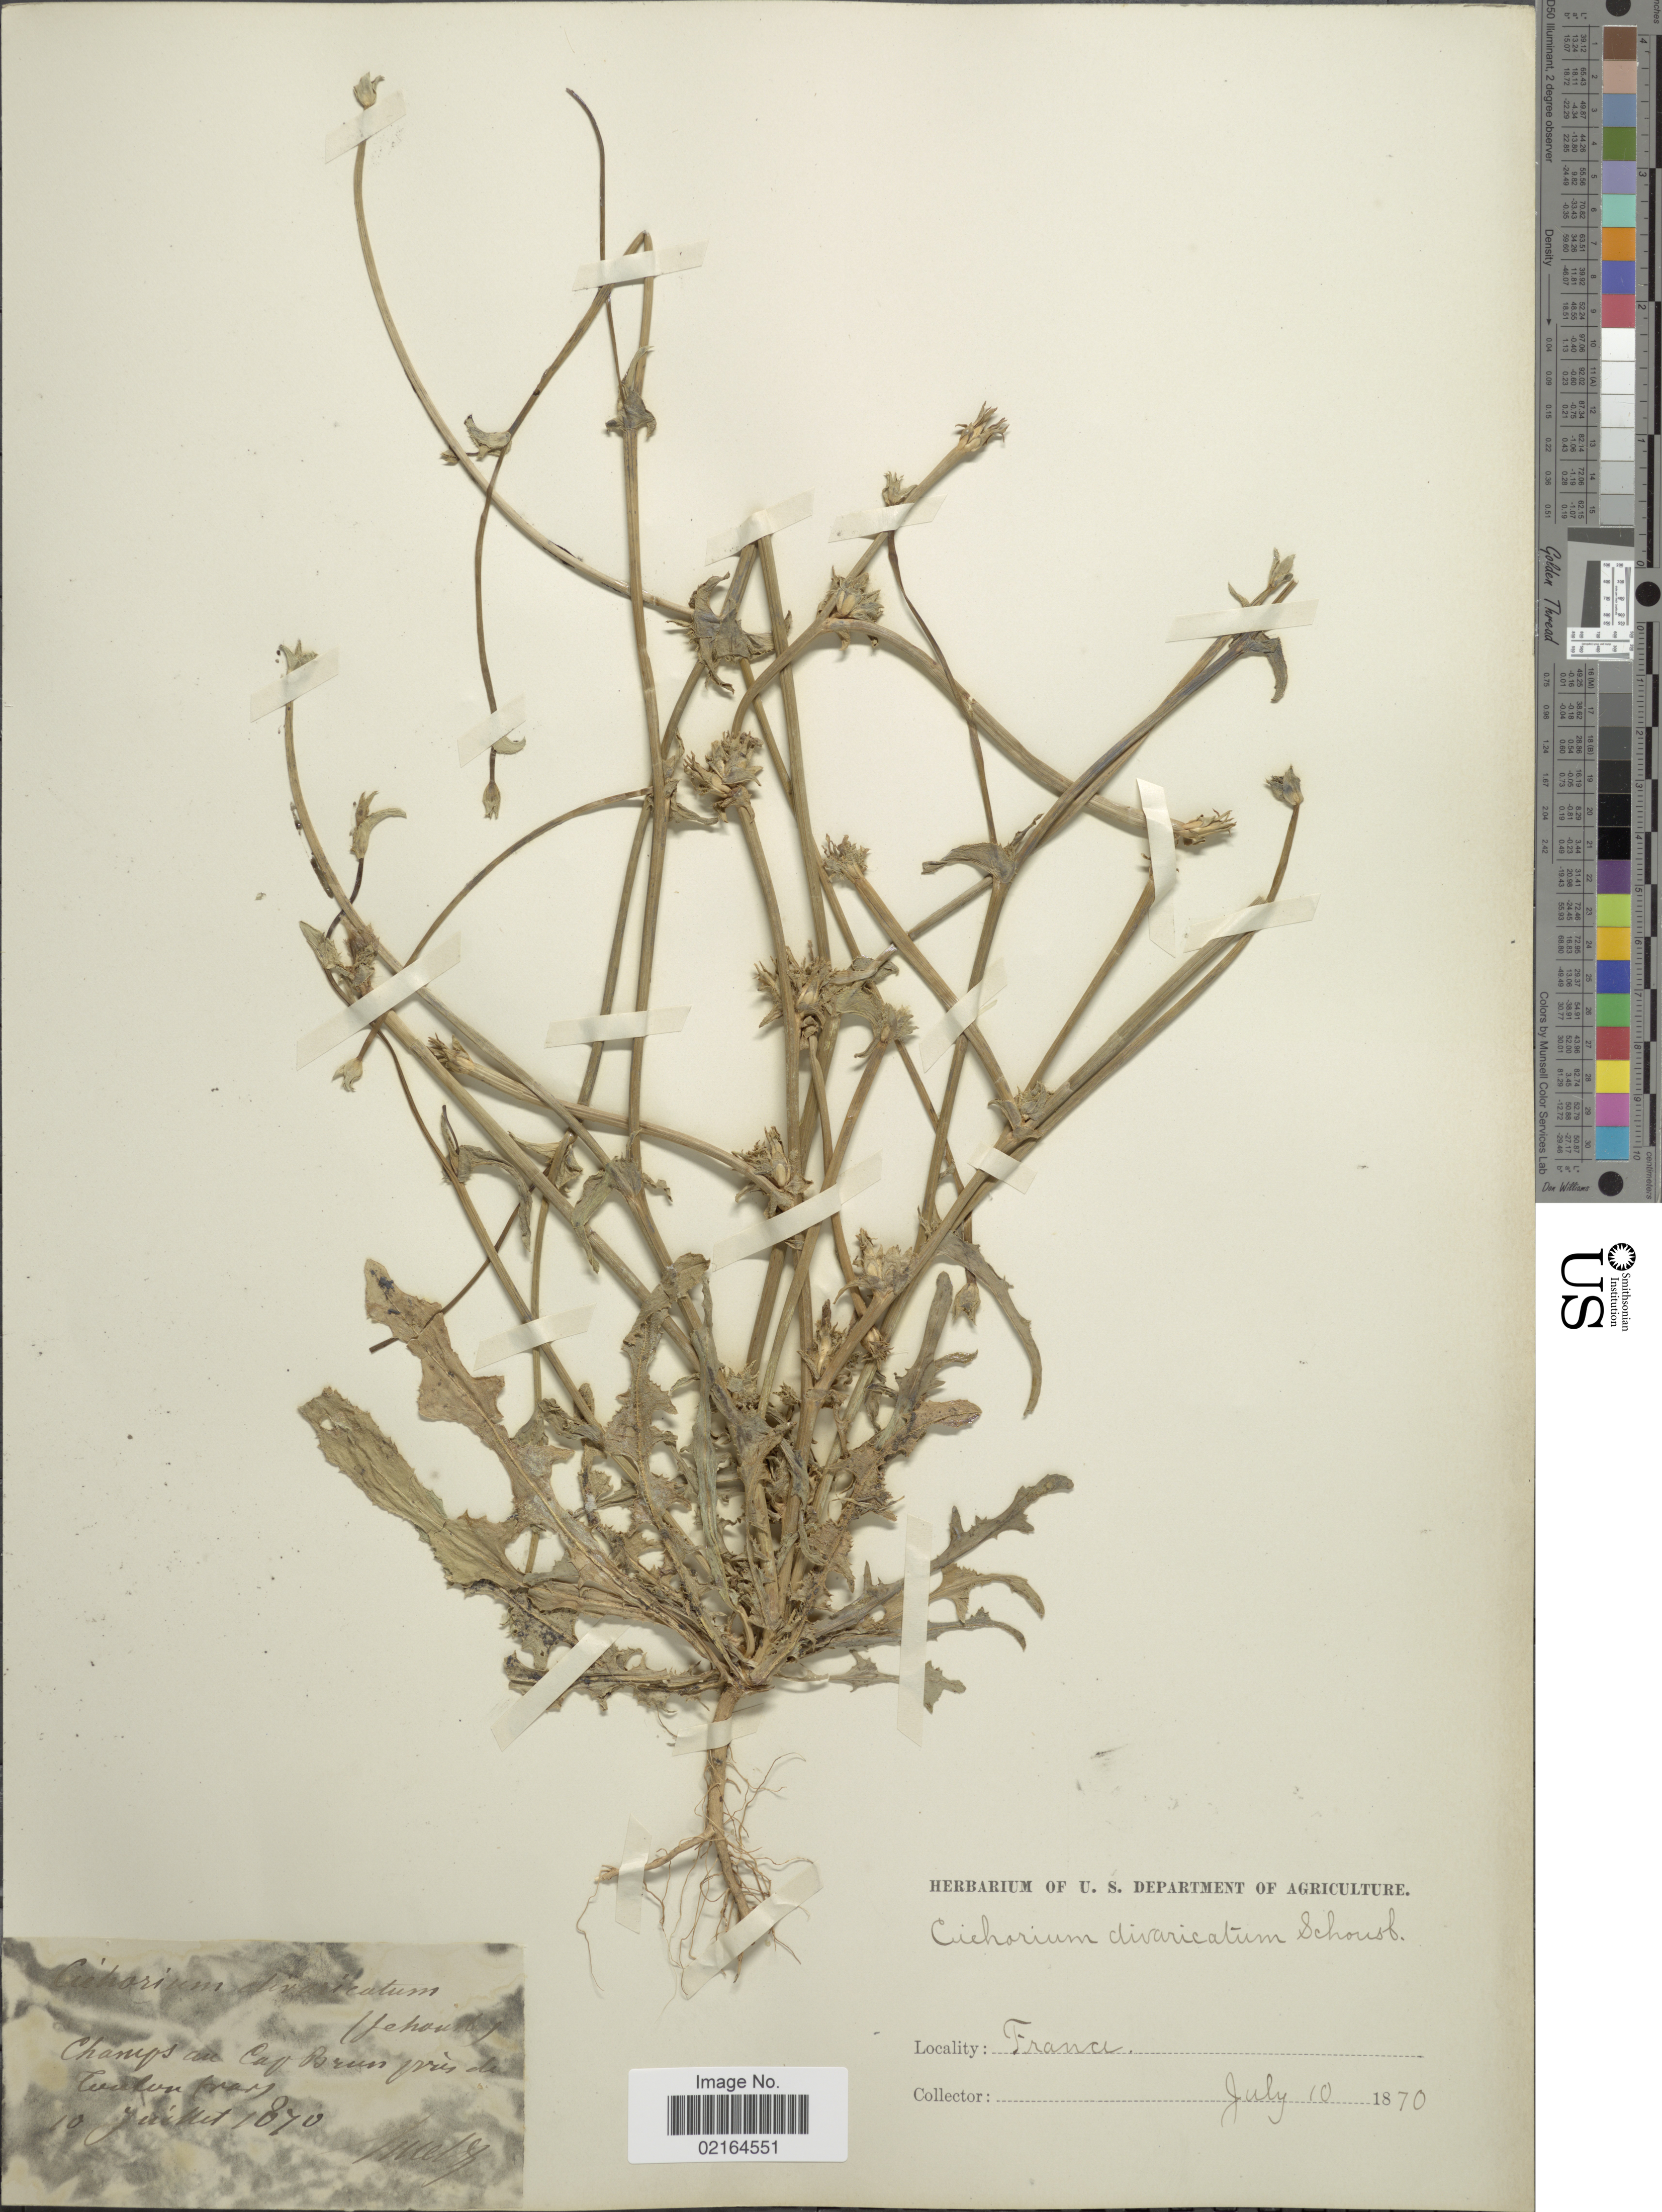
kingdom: Plantae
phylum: Tracheophyta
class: Magnoliopsida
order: Asterales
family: Asteraceae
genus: Cichorium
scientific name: Cichorium intybus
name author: L.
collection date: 1870-07-10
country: France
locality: Champs de Cap Brun pres de Cuelon prak [interpreted]